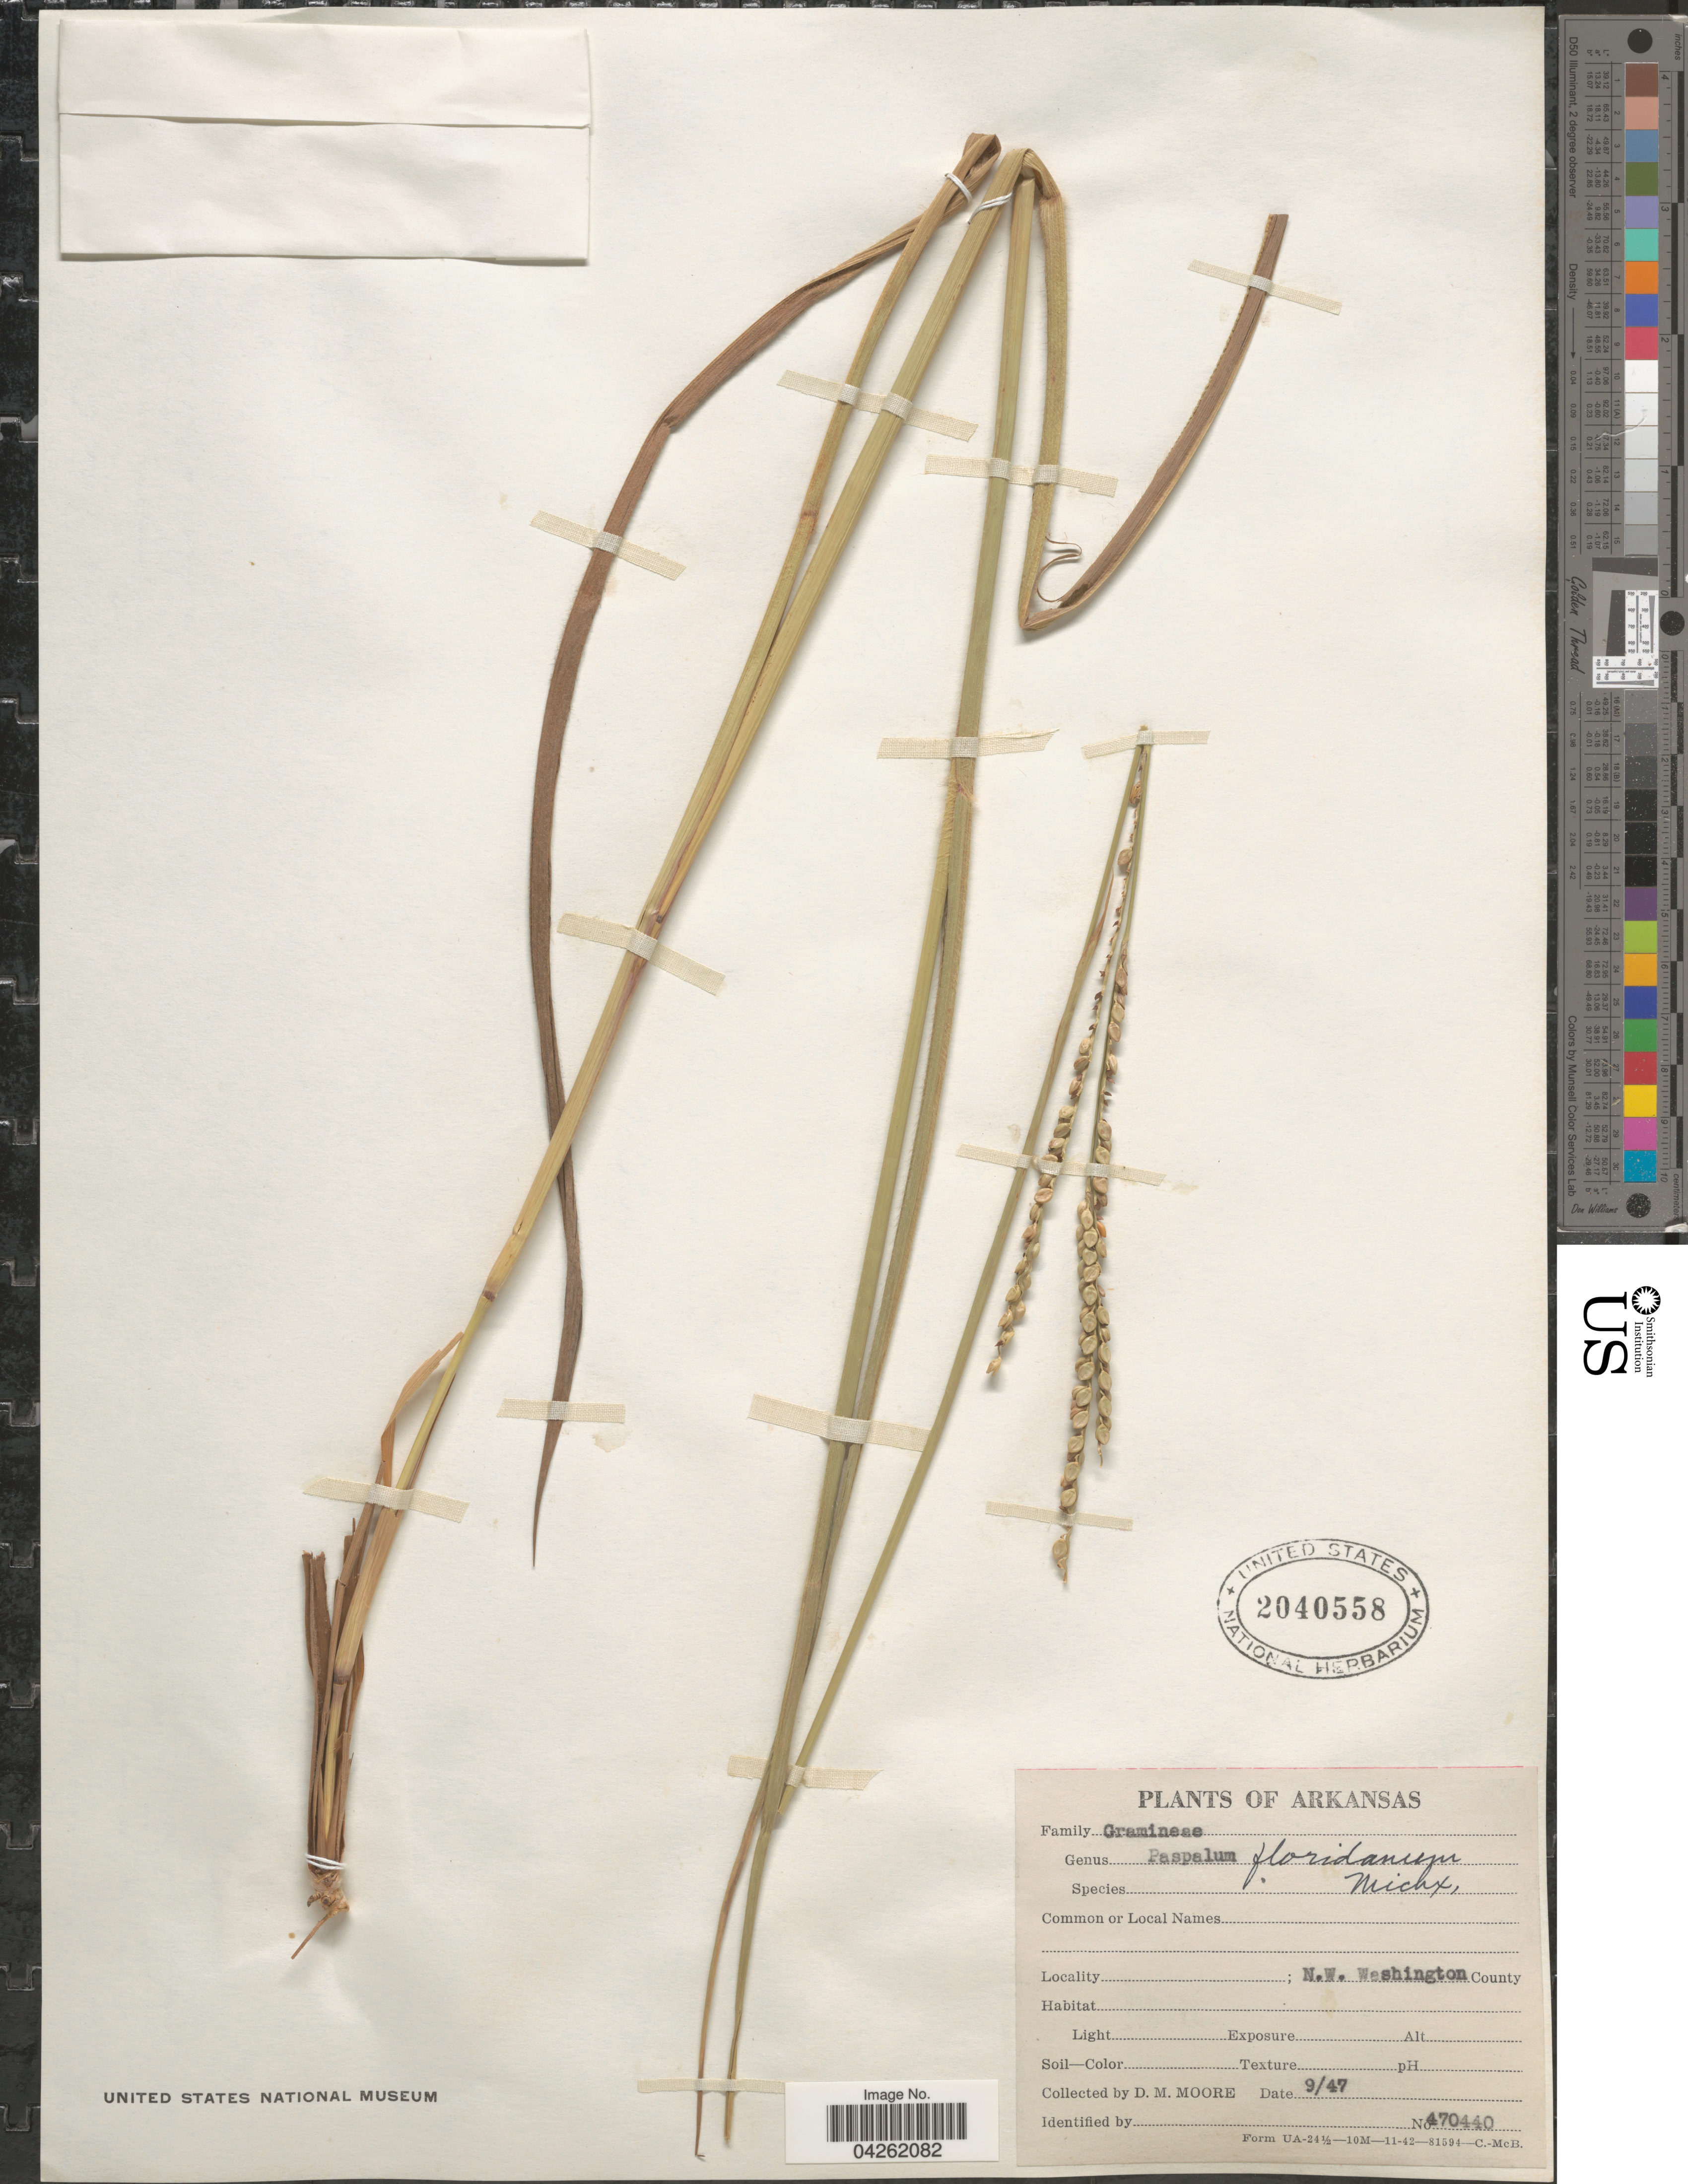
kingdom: Plantae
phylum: Tracheophyta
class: Liliopsida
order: Poales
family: Poaceae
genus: Paspalum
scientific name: Paspalum floridanum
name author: Michx.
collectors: D. Moore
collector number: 470440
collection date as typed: Transcribed d/m/y: /9/47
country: United States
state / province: Arkansas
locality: N.W. Washington County.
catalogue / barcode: US 2040558